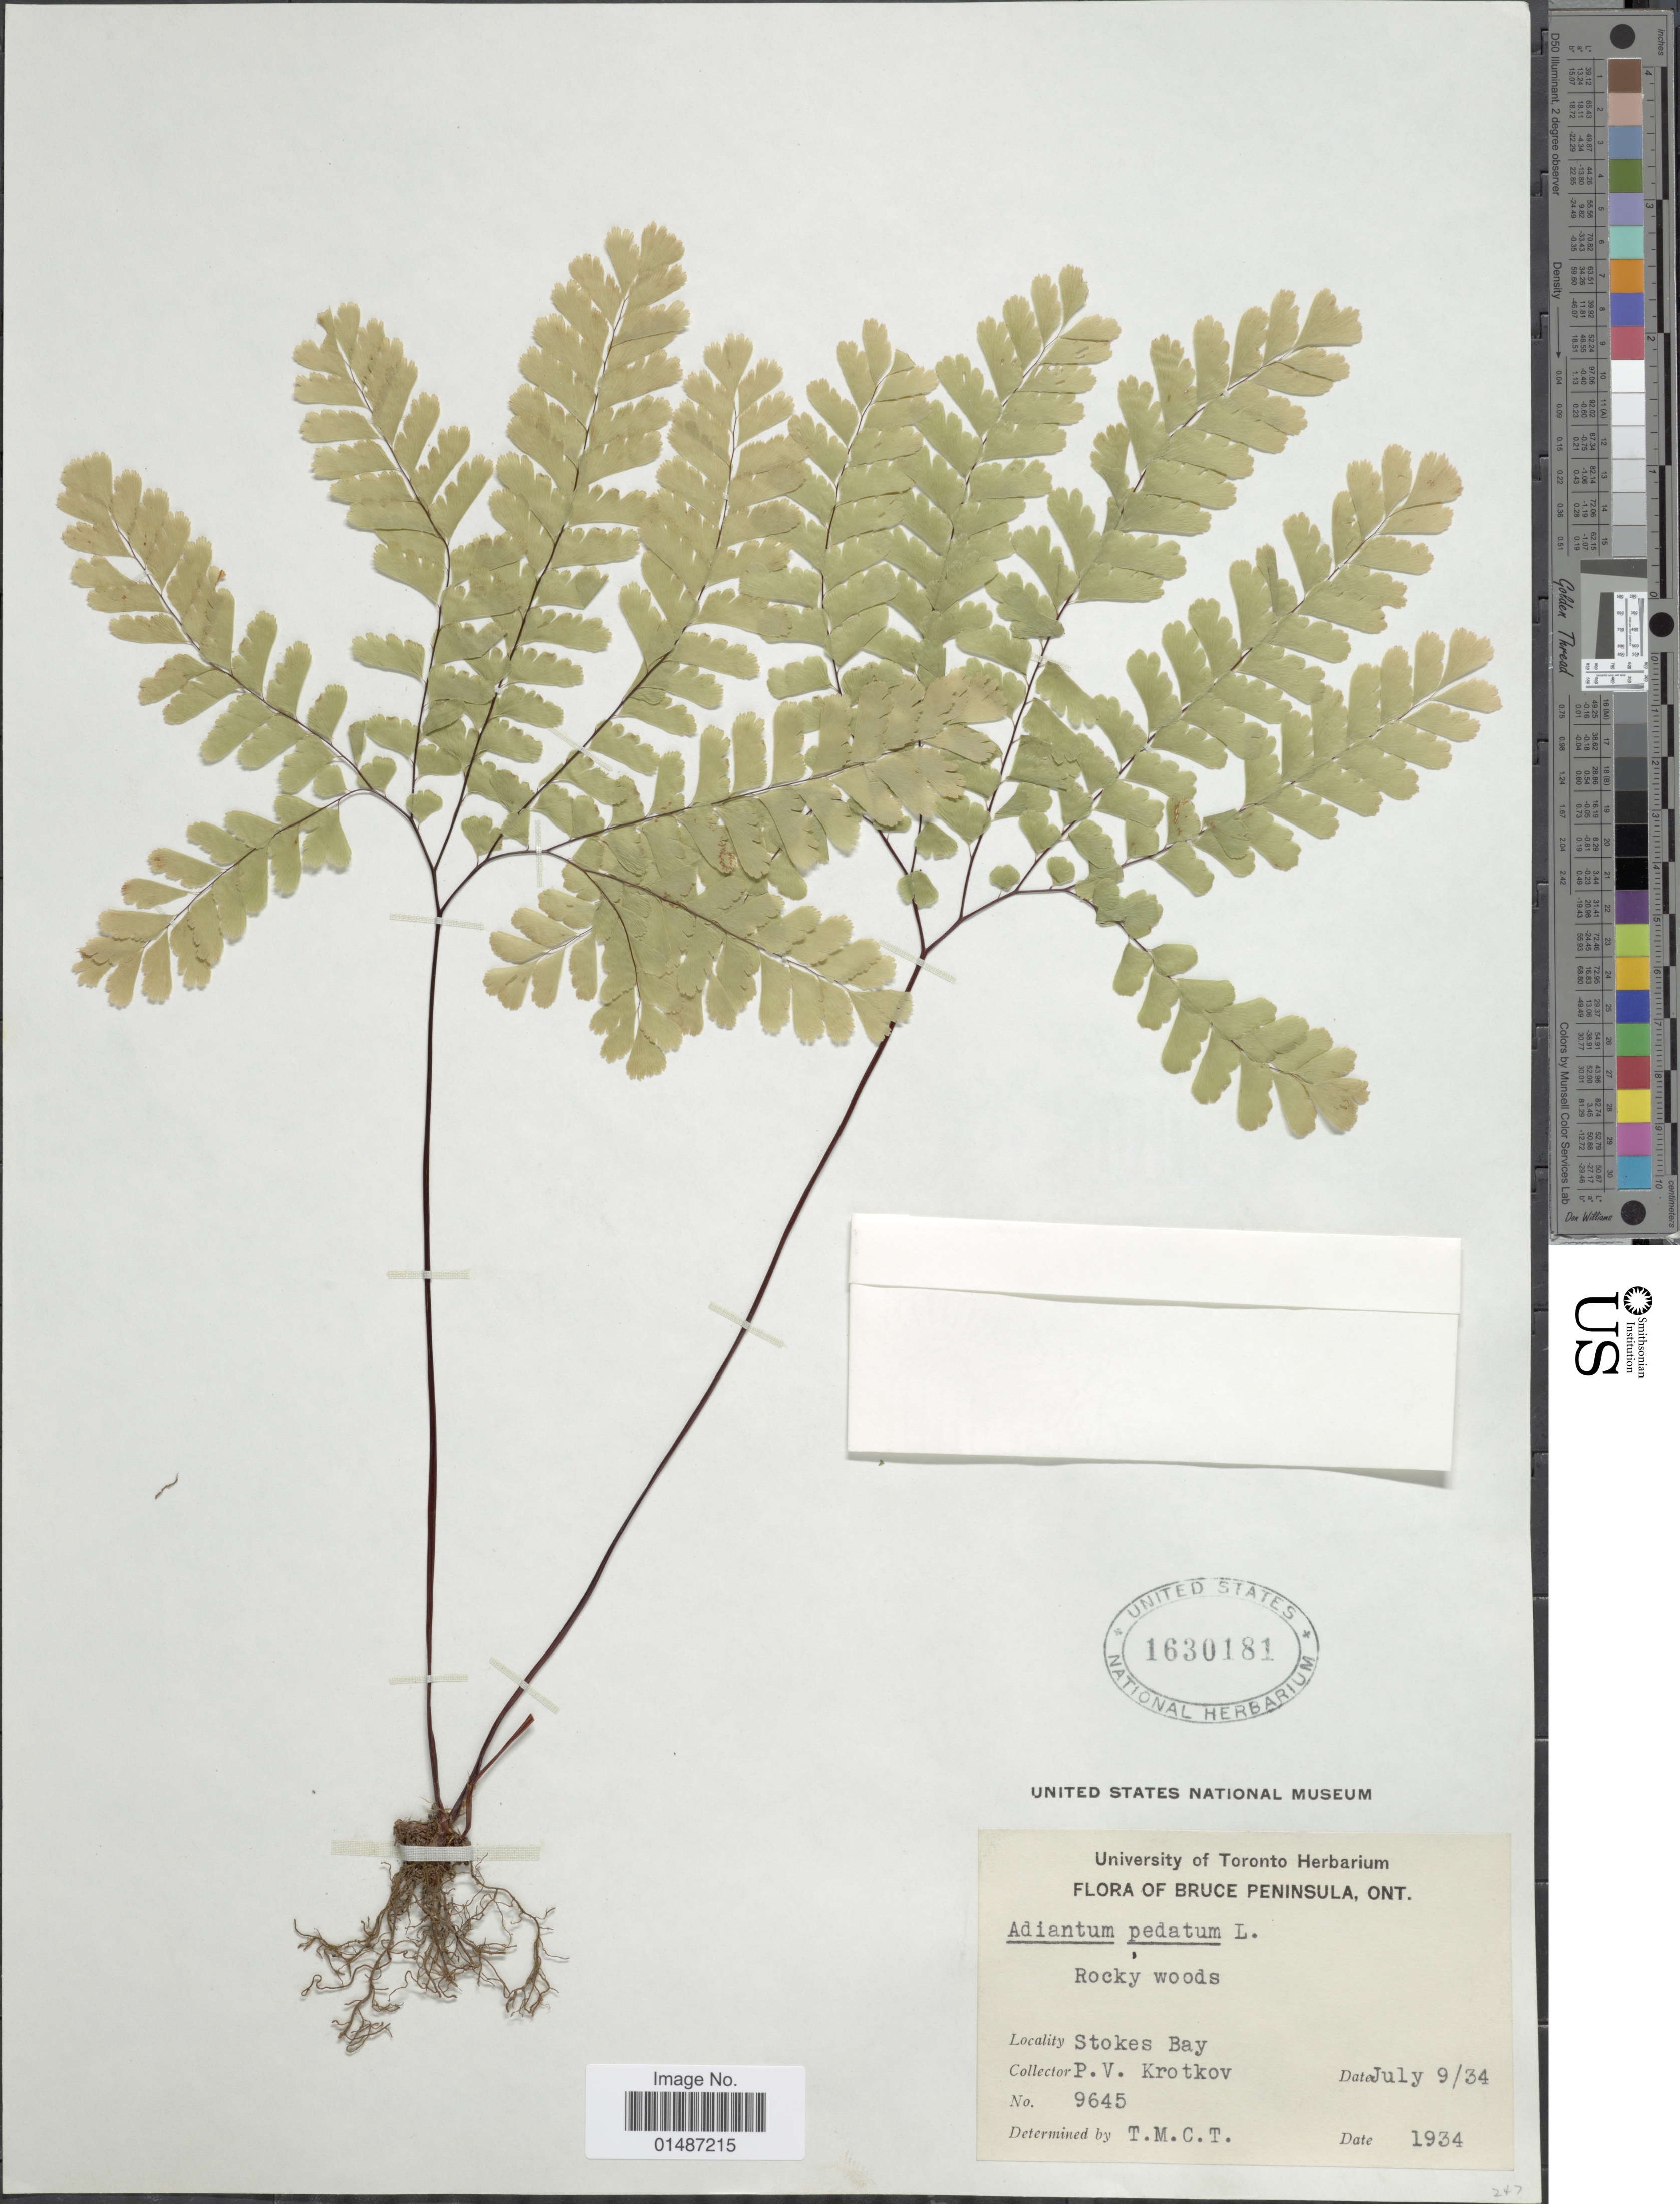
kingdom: Plantae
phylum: Tracheophyta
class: Polypodiopsida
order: Polypodiales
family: Pteridaceae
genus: Adiantum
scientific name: Adiantum pedatum var. pedatum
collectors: P. V. Krotkov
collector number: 9645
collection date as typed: Transcribed d/m/y: 9/7/34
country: Canada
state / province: Ontario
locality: Bruce Peninsula. Stokes Bay.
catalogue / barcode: US 1630181